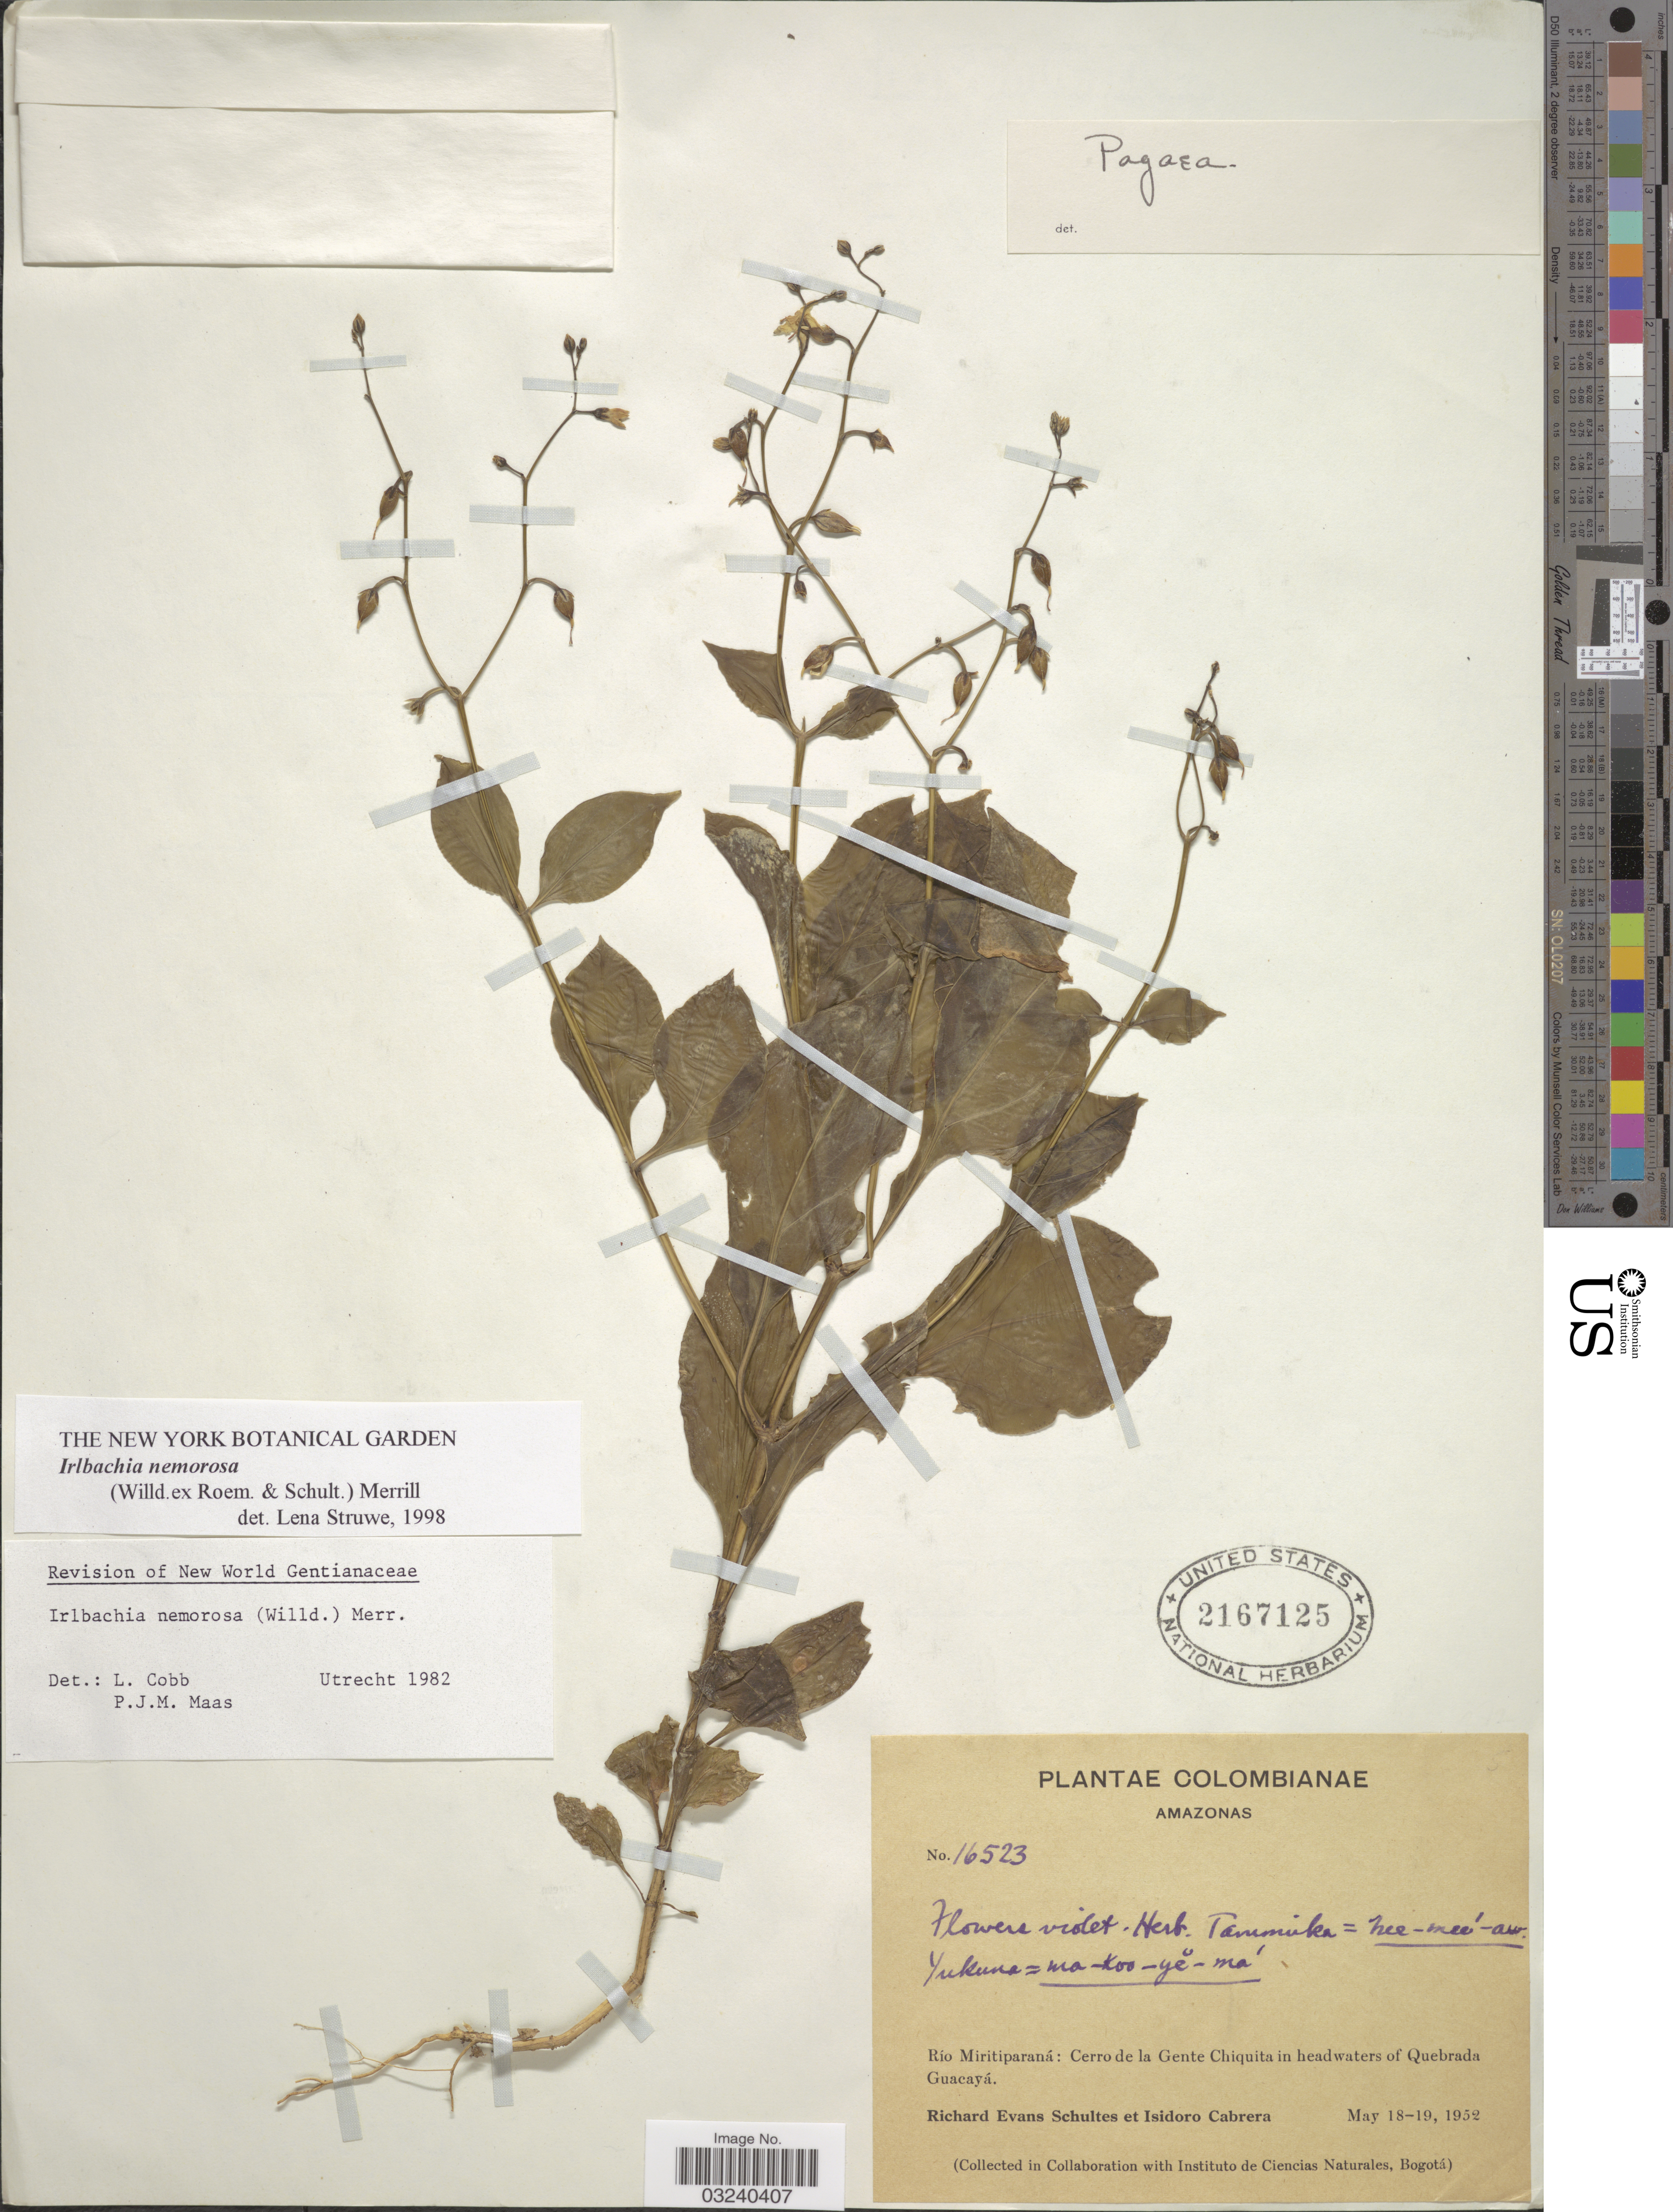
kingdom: Plantae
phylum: Tracheophyta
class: Magnoliopsida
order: Gentianales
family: Gentianaceae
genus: Irlbachia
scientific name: Irlbachia nemorosa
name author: (Willd. ex Roem. & Schult.) Merr.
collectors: R. E. Schultes & I. Cabrera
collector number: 16523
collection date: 1952-05-18/1952-05-19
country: Colombia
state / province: Amazônas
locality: Río Miritiparaná: Cerro de la Gente Chiquita in headwaters of Quebrada Guacayá.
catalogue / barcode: US 2167125